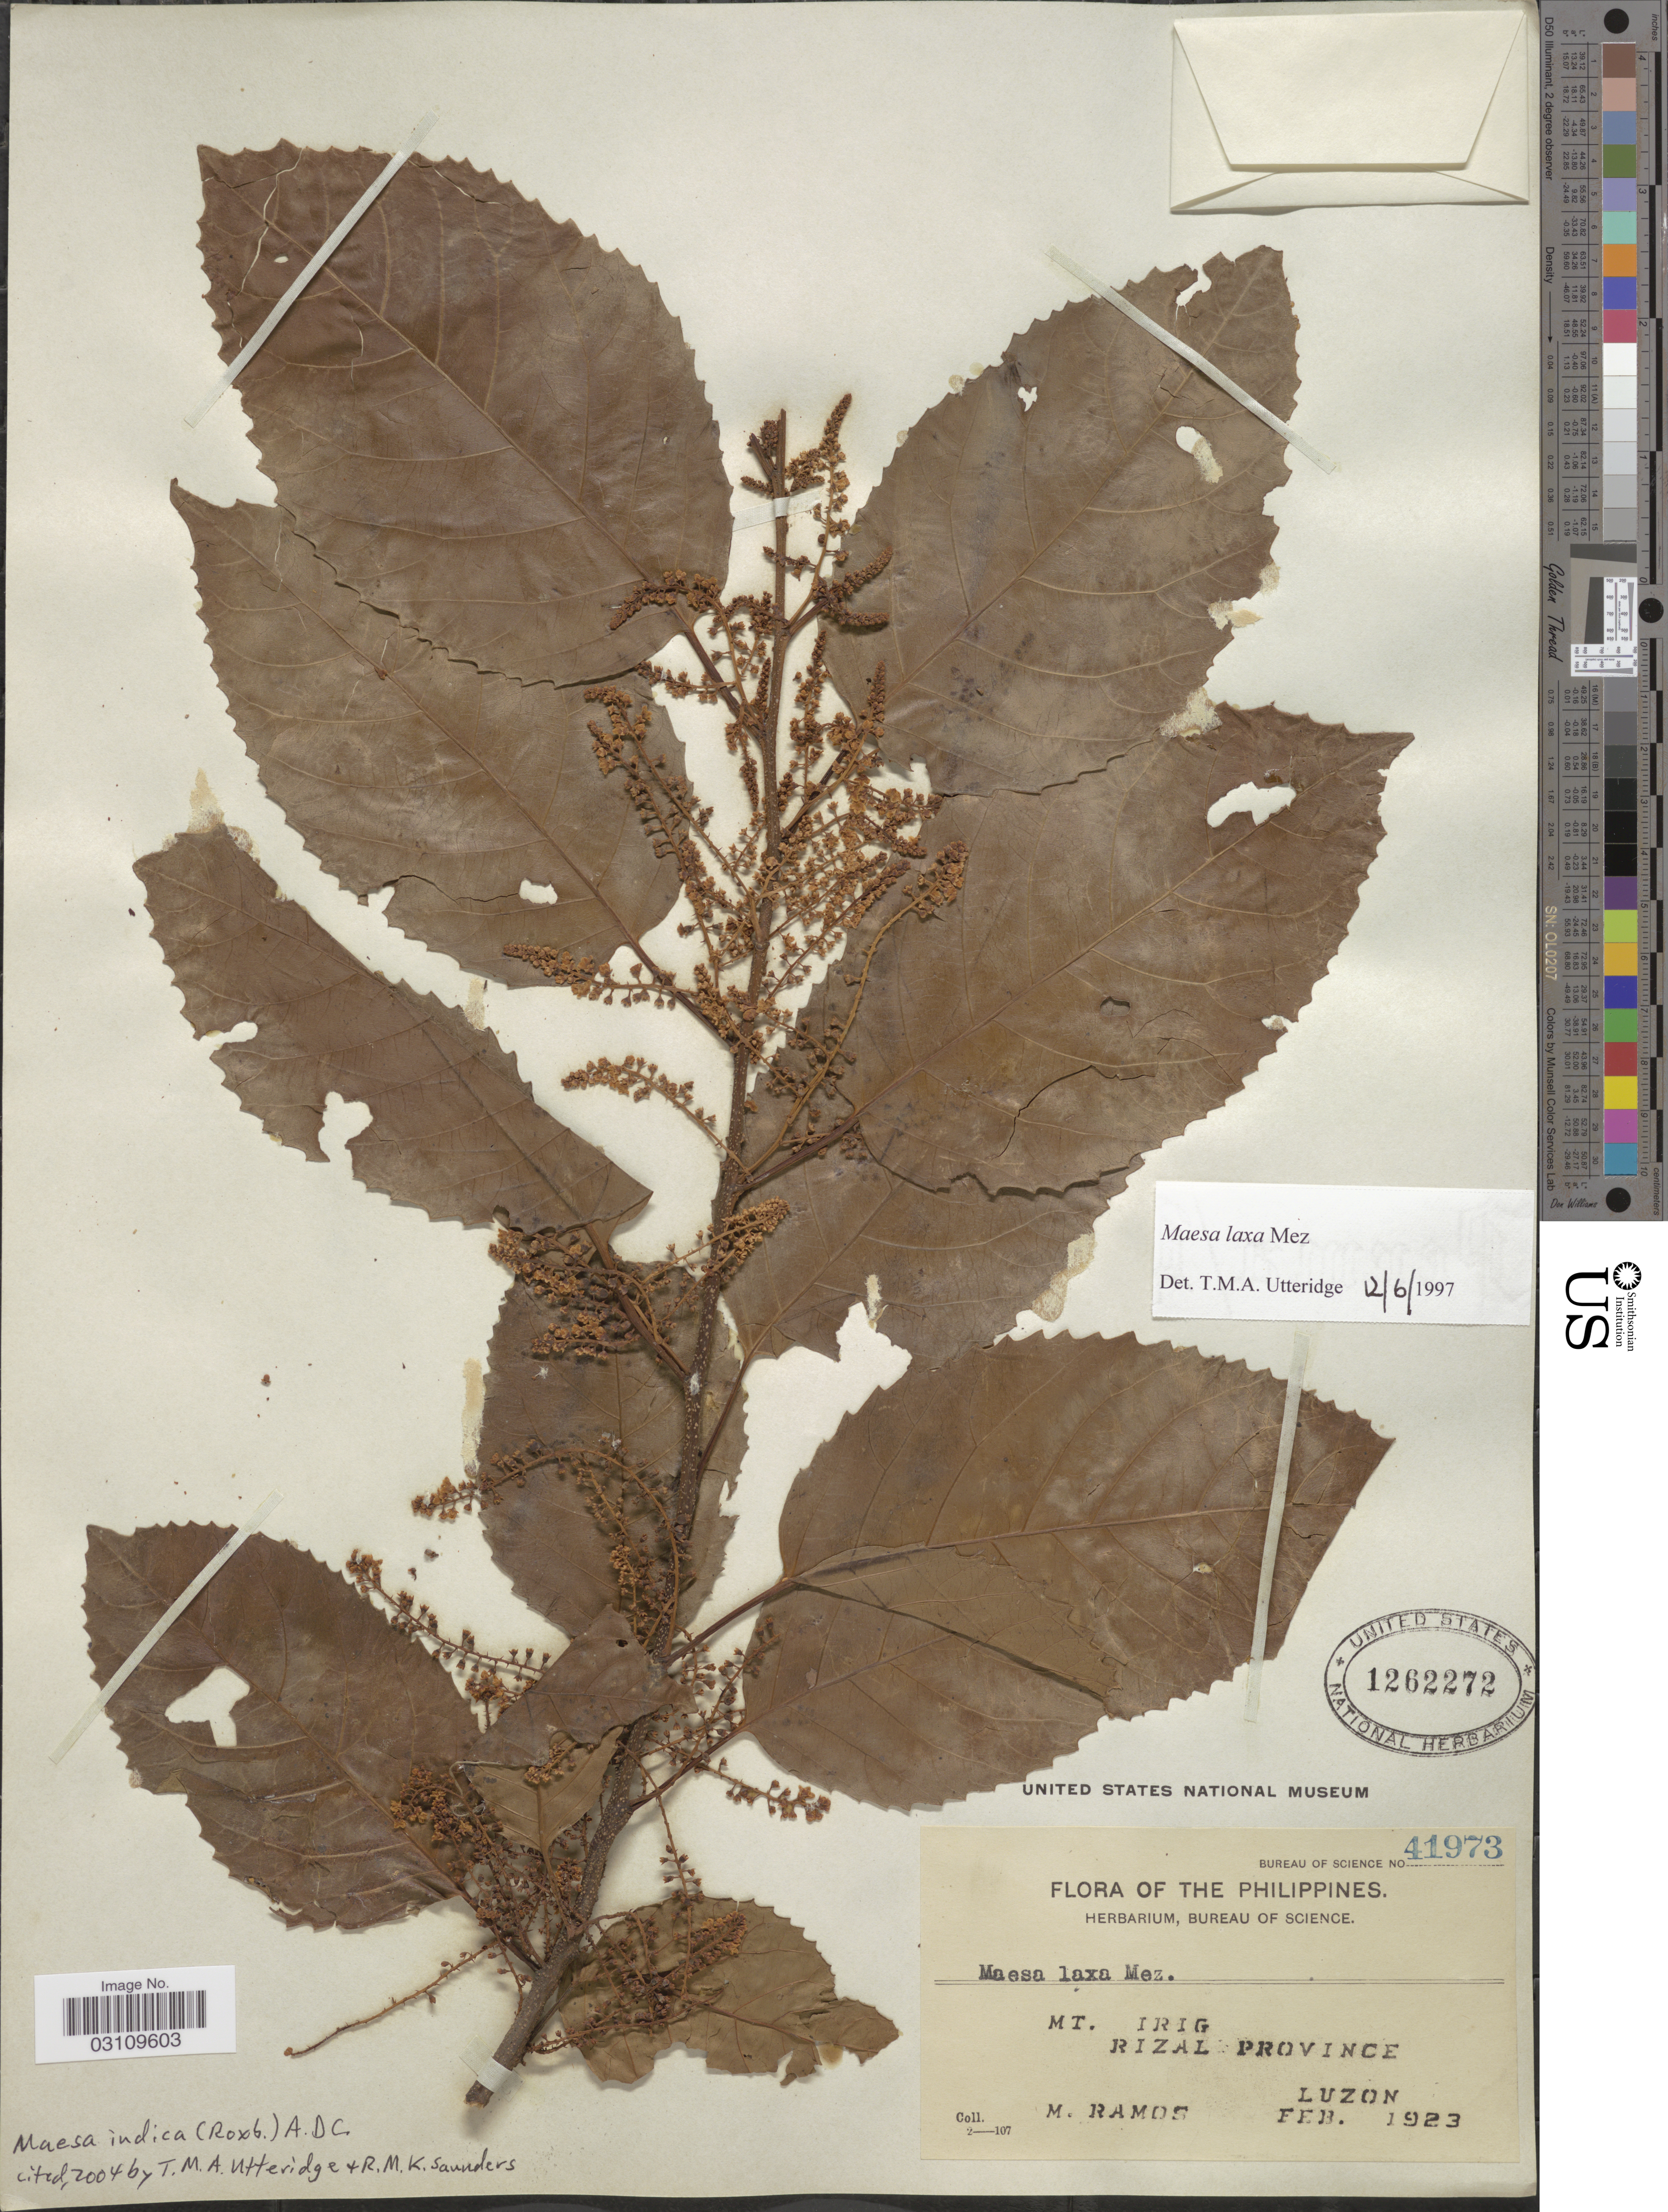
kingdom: Plantae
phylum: Tracheophyta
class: Magnoliopsida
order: Ericales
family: Primulaceae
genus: Maesa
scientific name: Maesa indica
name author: (Roxb.) A. DC.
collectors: M. Ramos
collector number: Bureau of Science 41973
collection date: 1923-02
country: Philippines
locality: Mt. Irig, Rizal Province, Luzon.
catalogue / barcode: US 1262272